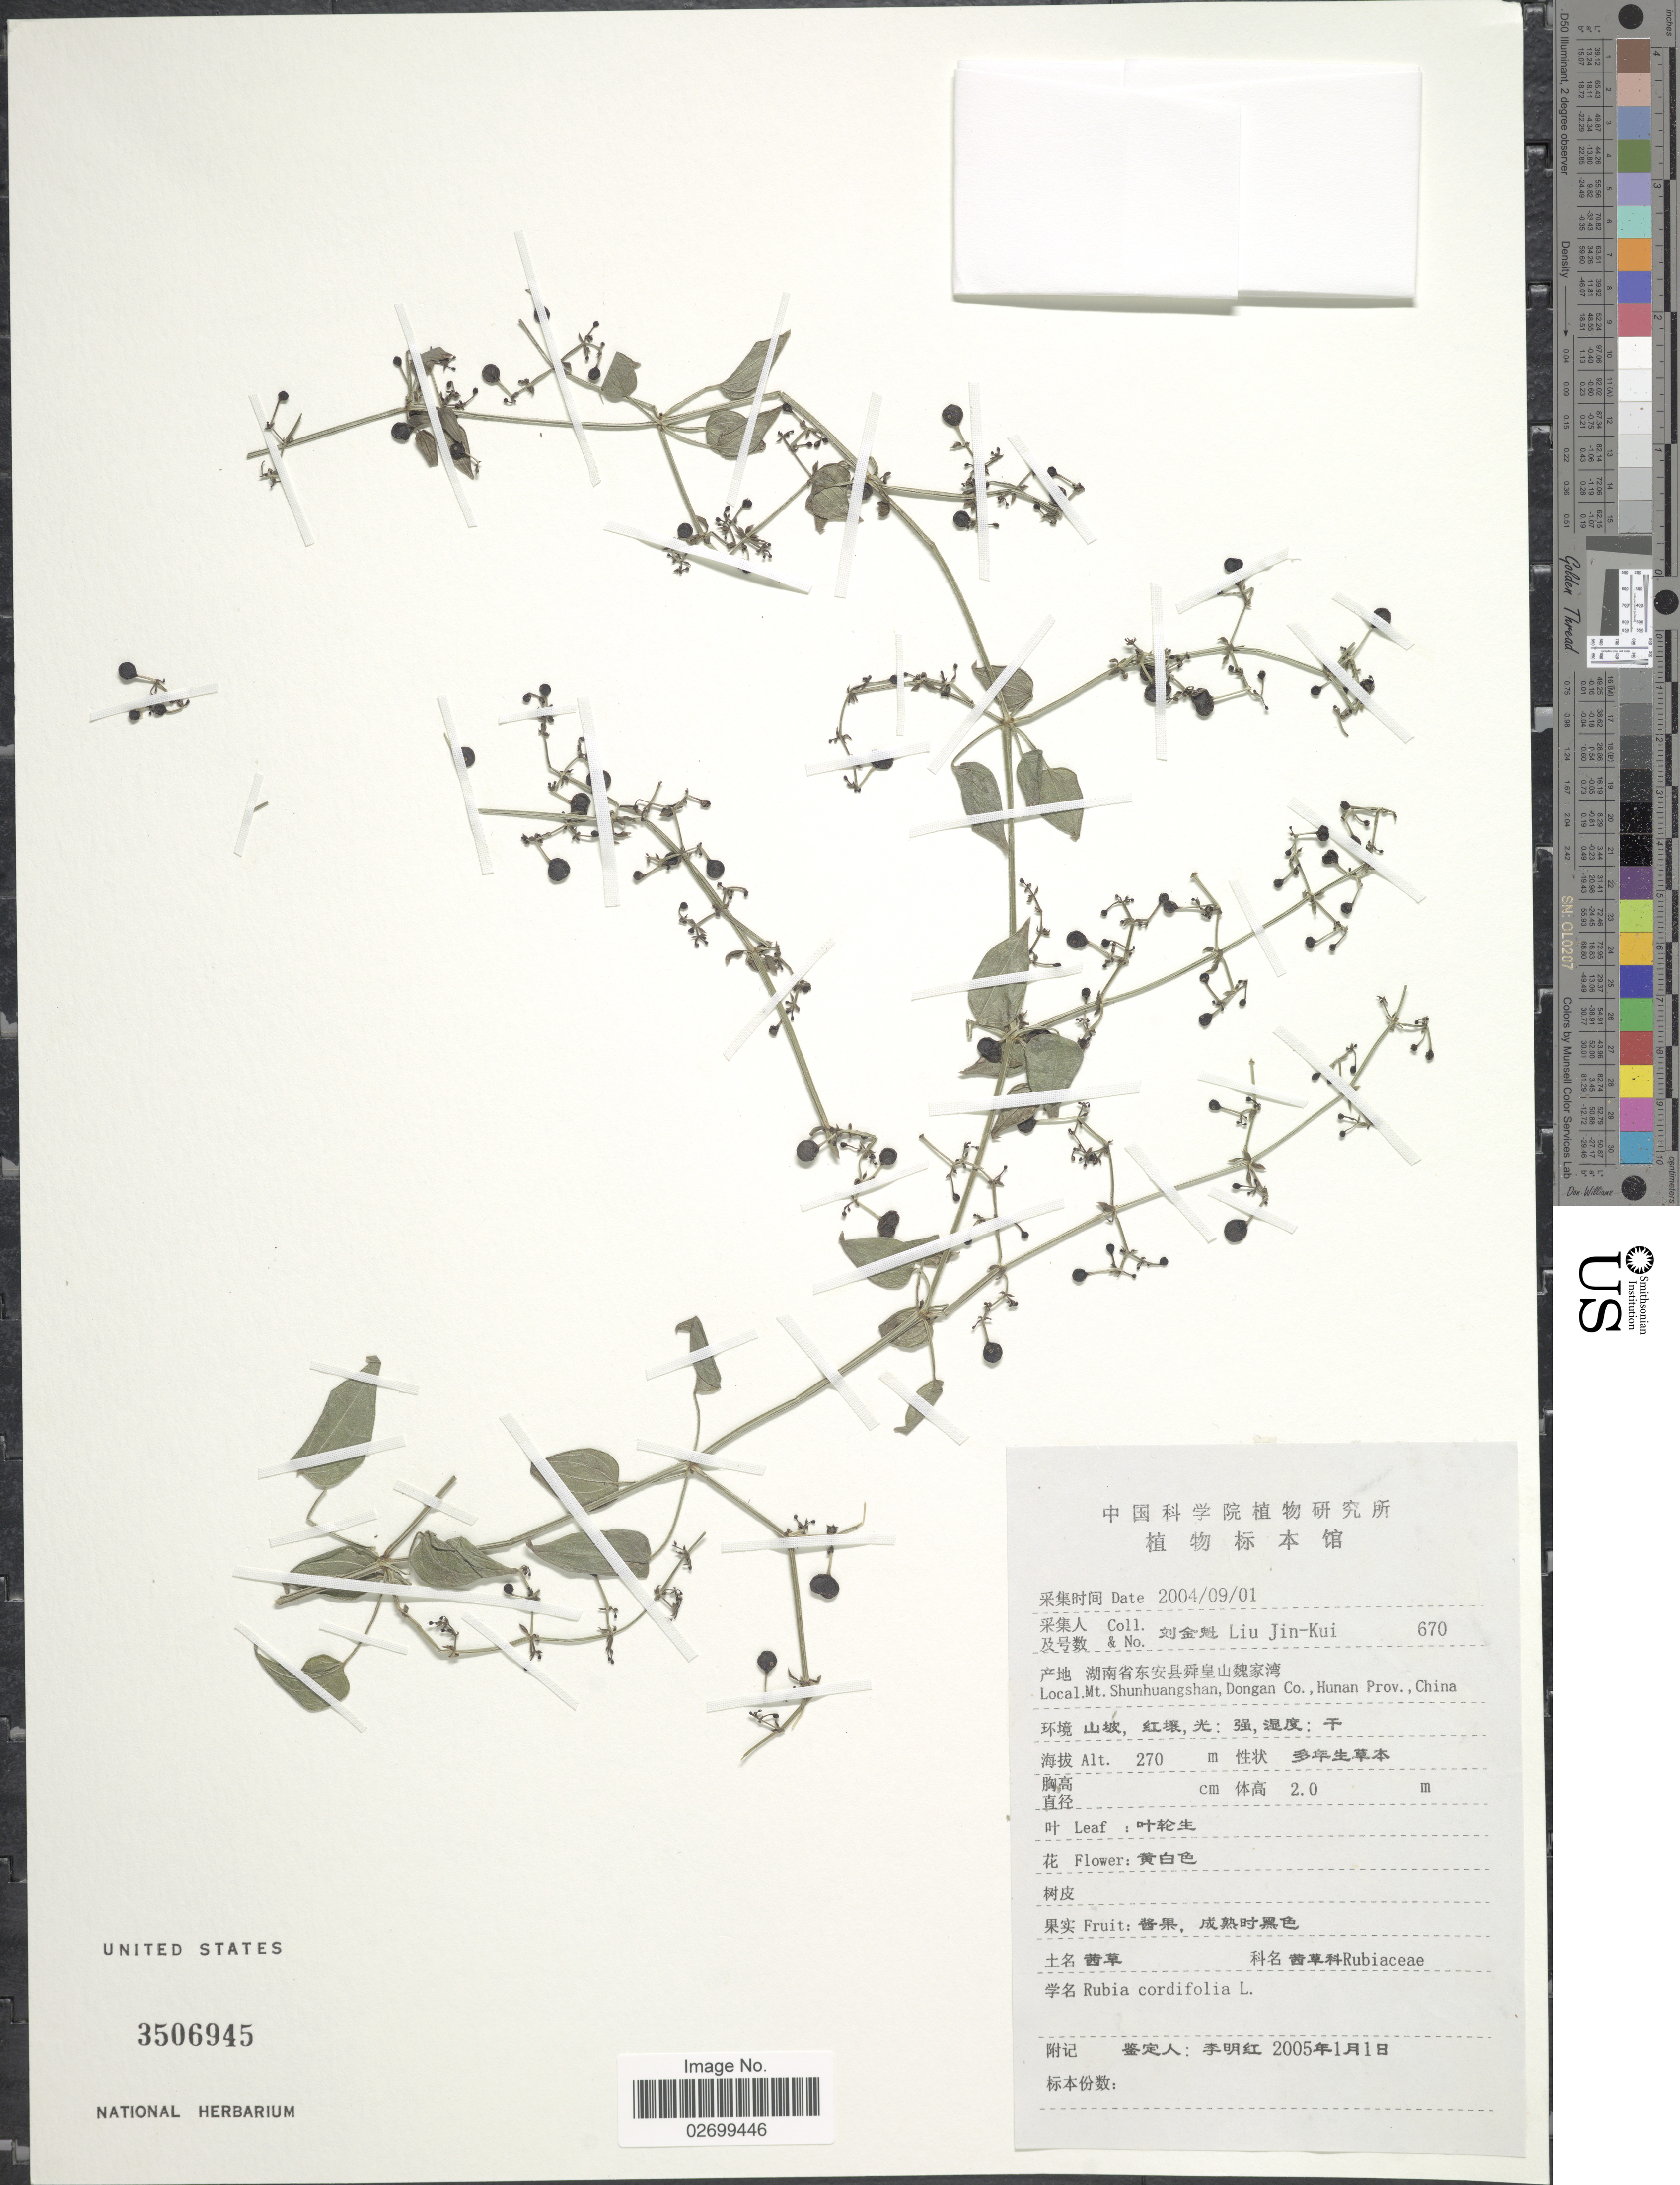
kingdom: Plantae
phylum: Tracheophyta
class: Magnoliopsida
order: Gentianales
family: Rubiaceae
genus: Rubia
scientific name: Rubia cordifolia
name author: L.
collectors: Liu Jin-Kui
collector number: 670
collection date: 2004-09-01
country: China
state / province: Hunan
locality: Mt. Shunhuangshan, Dongan Co.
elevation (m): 270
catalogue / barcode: US 3506945